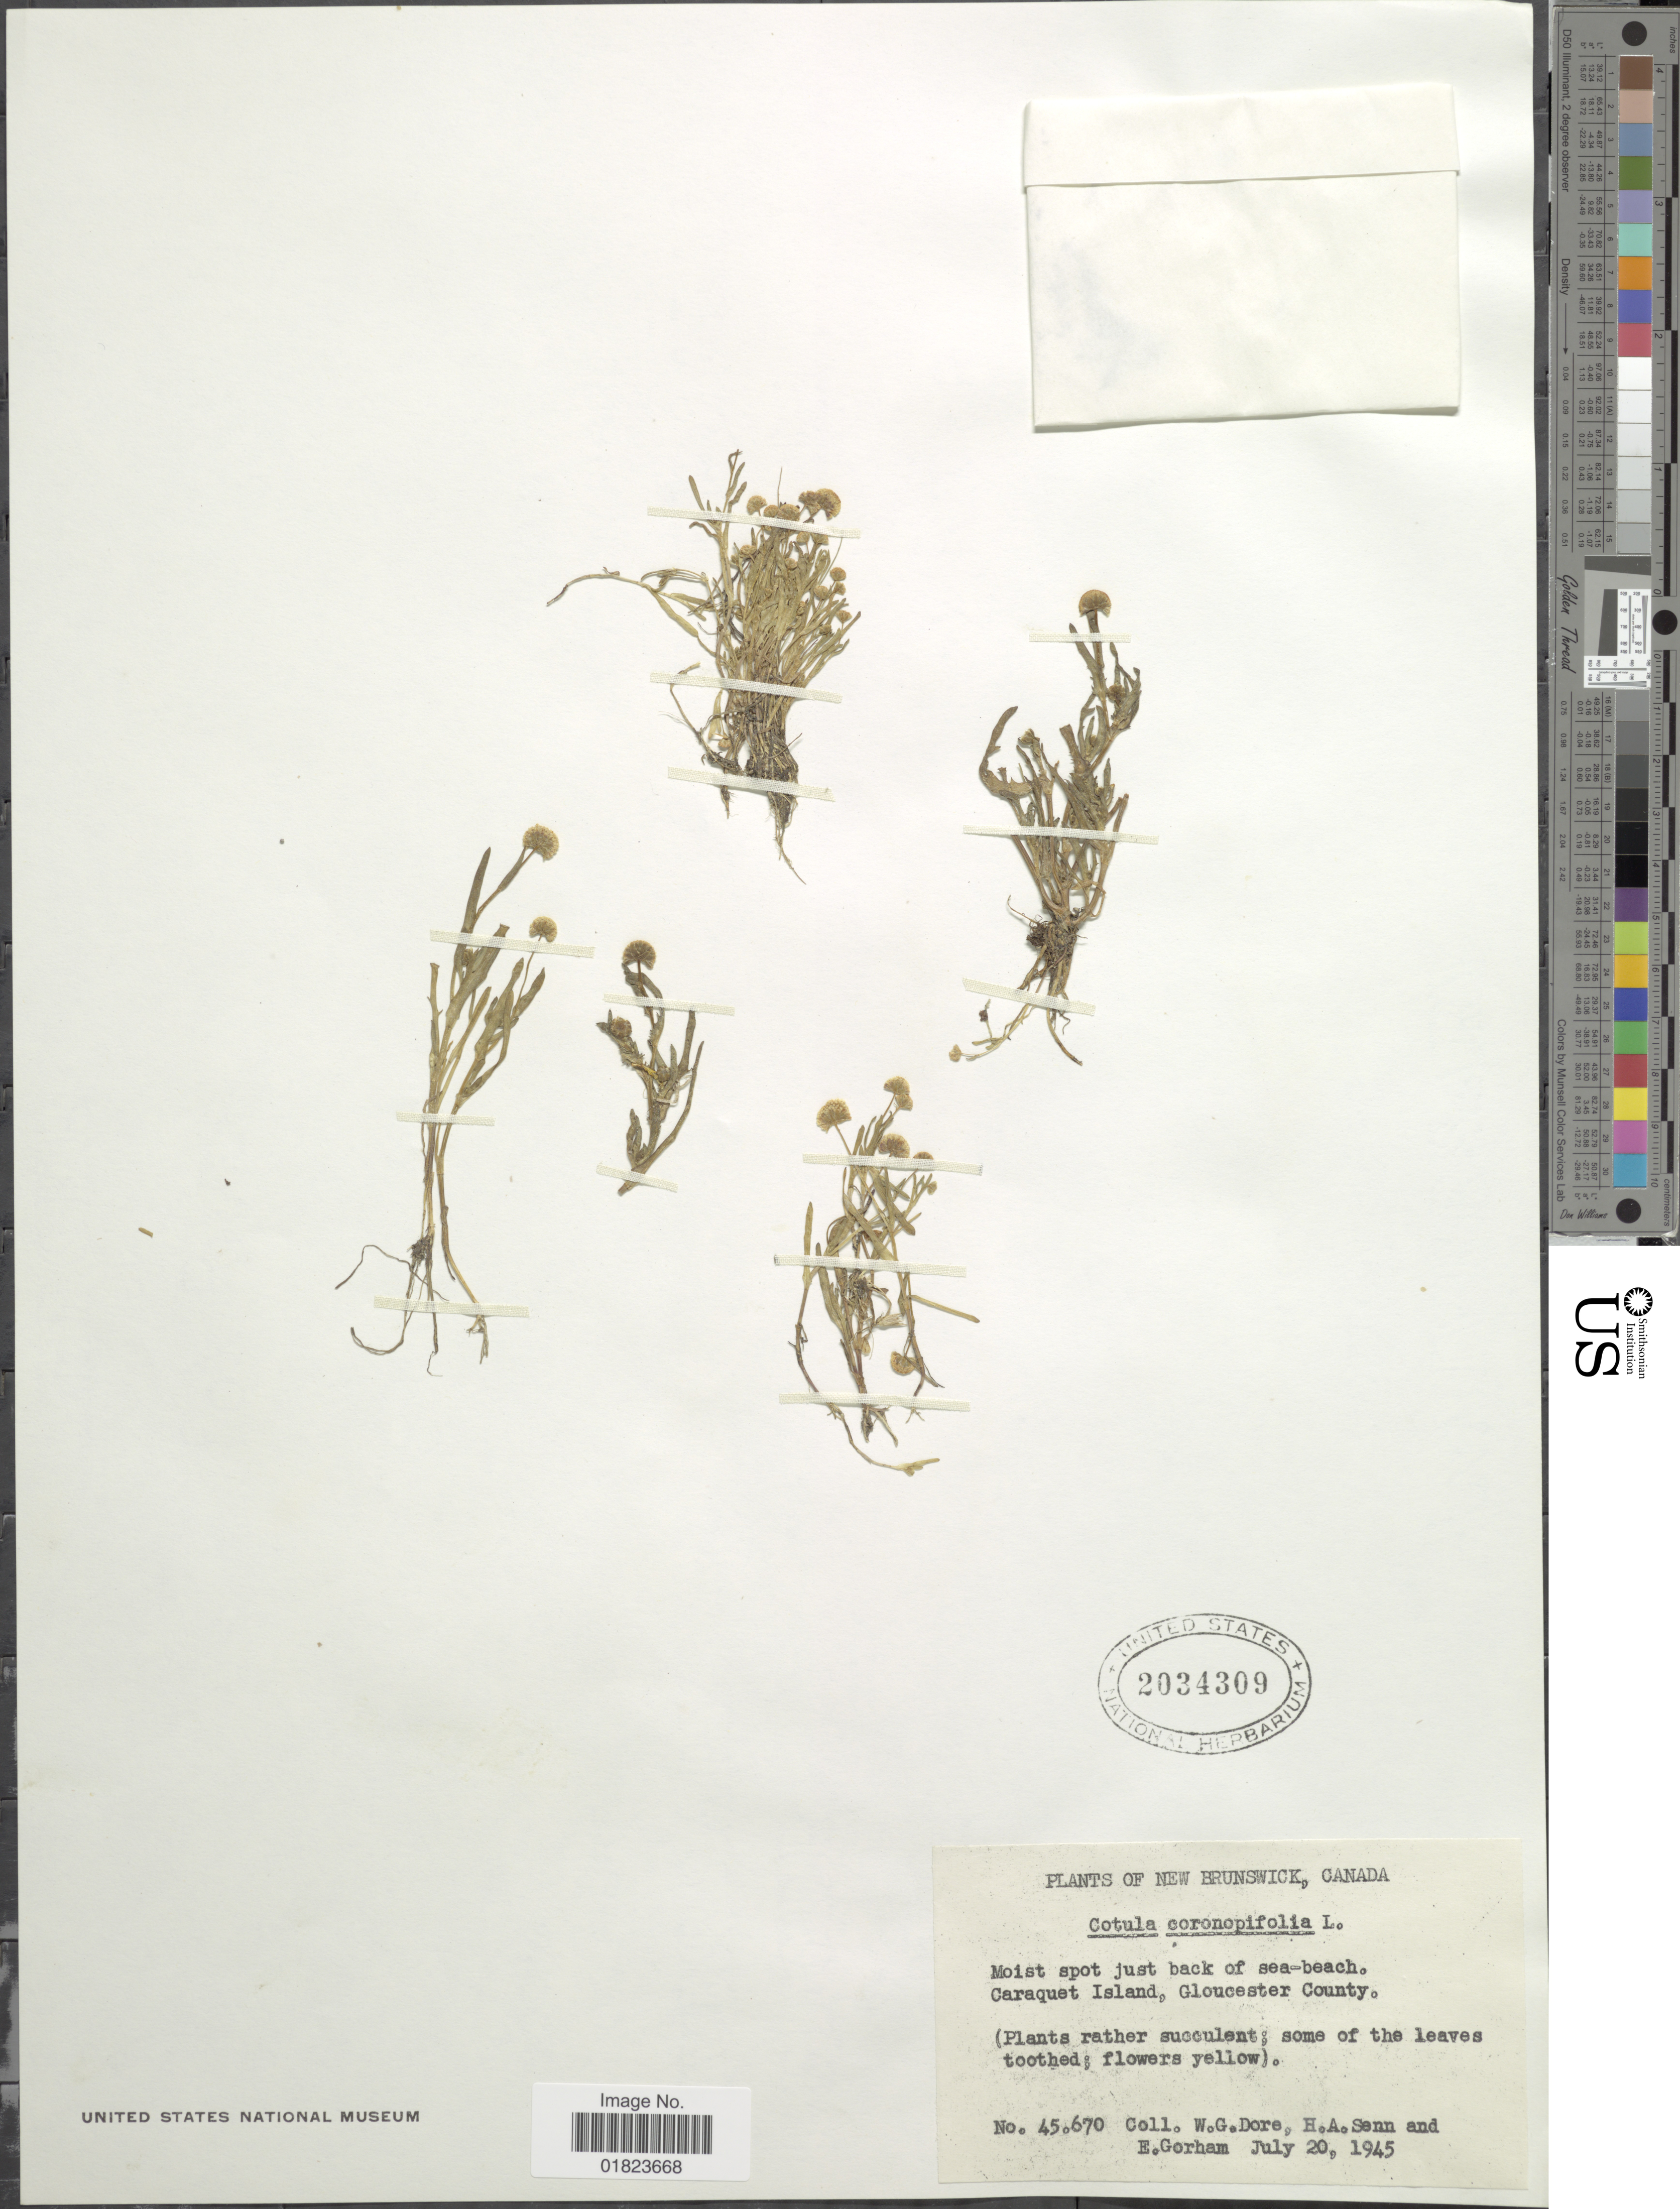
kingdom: Plantae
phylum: Tracheophyta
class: Magnoliopsida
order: Asterales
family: Asteraceae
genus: Cotula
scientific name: Cotula coronopifolia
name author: L.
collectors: W. Dore, H. Senn & E. Gorham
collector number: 45670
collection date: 1945-07-20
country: Canada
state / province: New Brunswick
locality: New Brunswick, Canada. Moist spot just back of sea-beach, Caraquet Island, Gloucester County.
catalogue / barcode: US 2034309